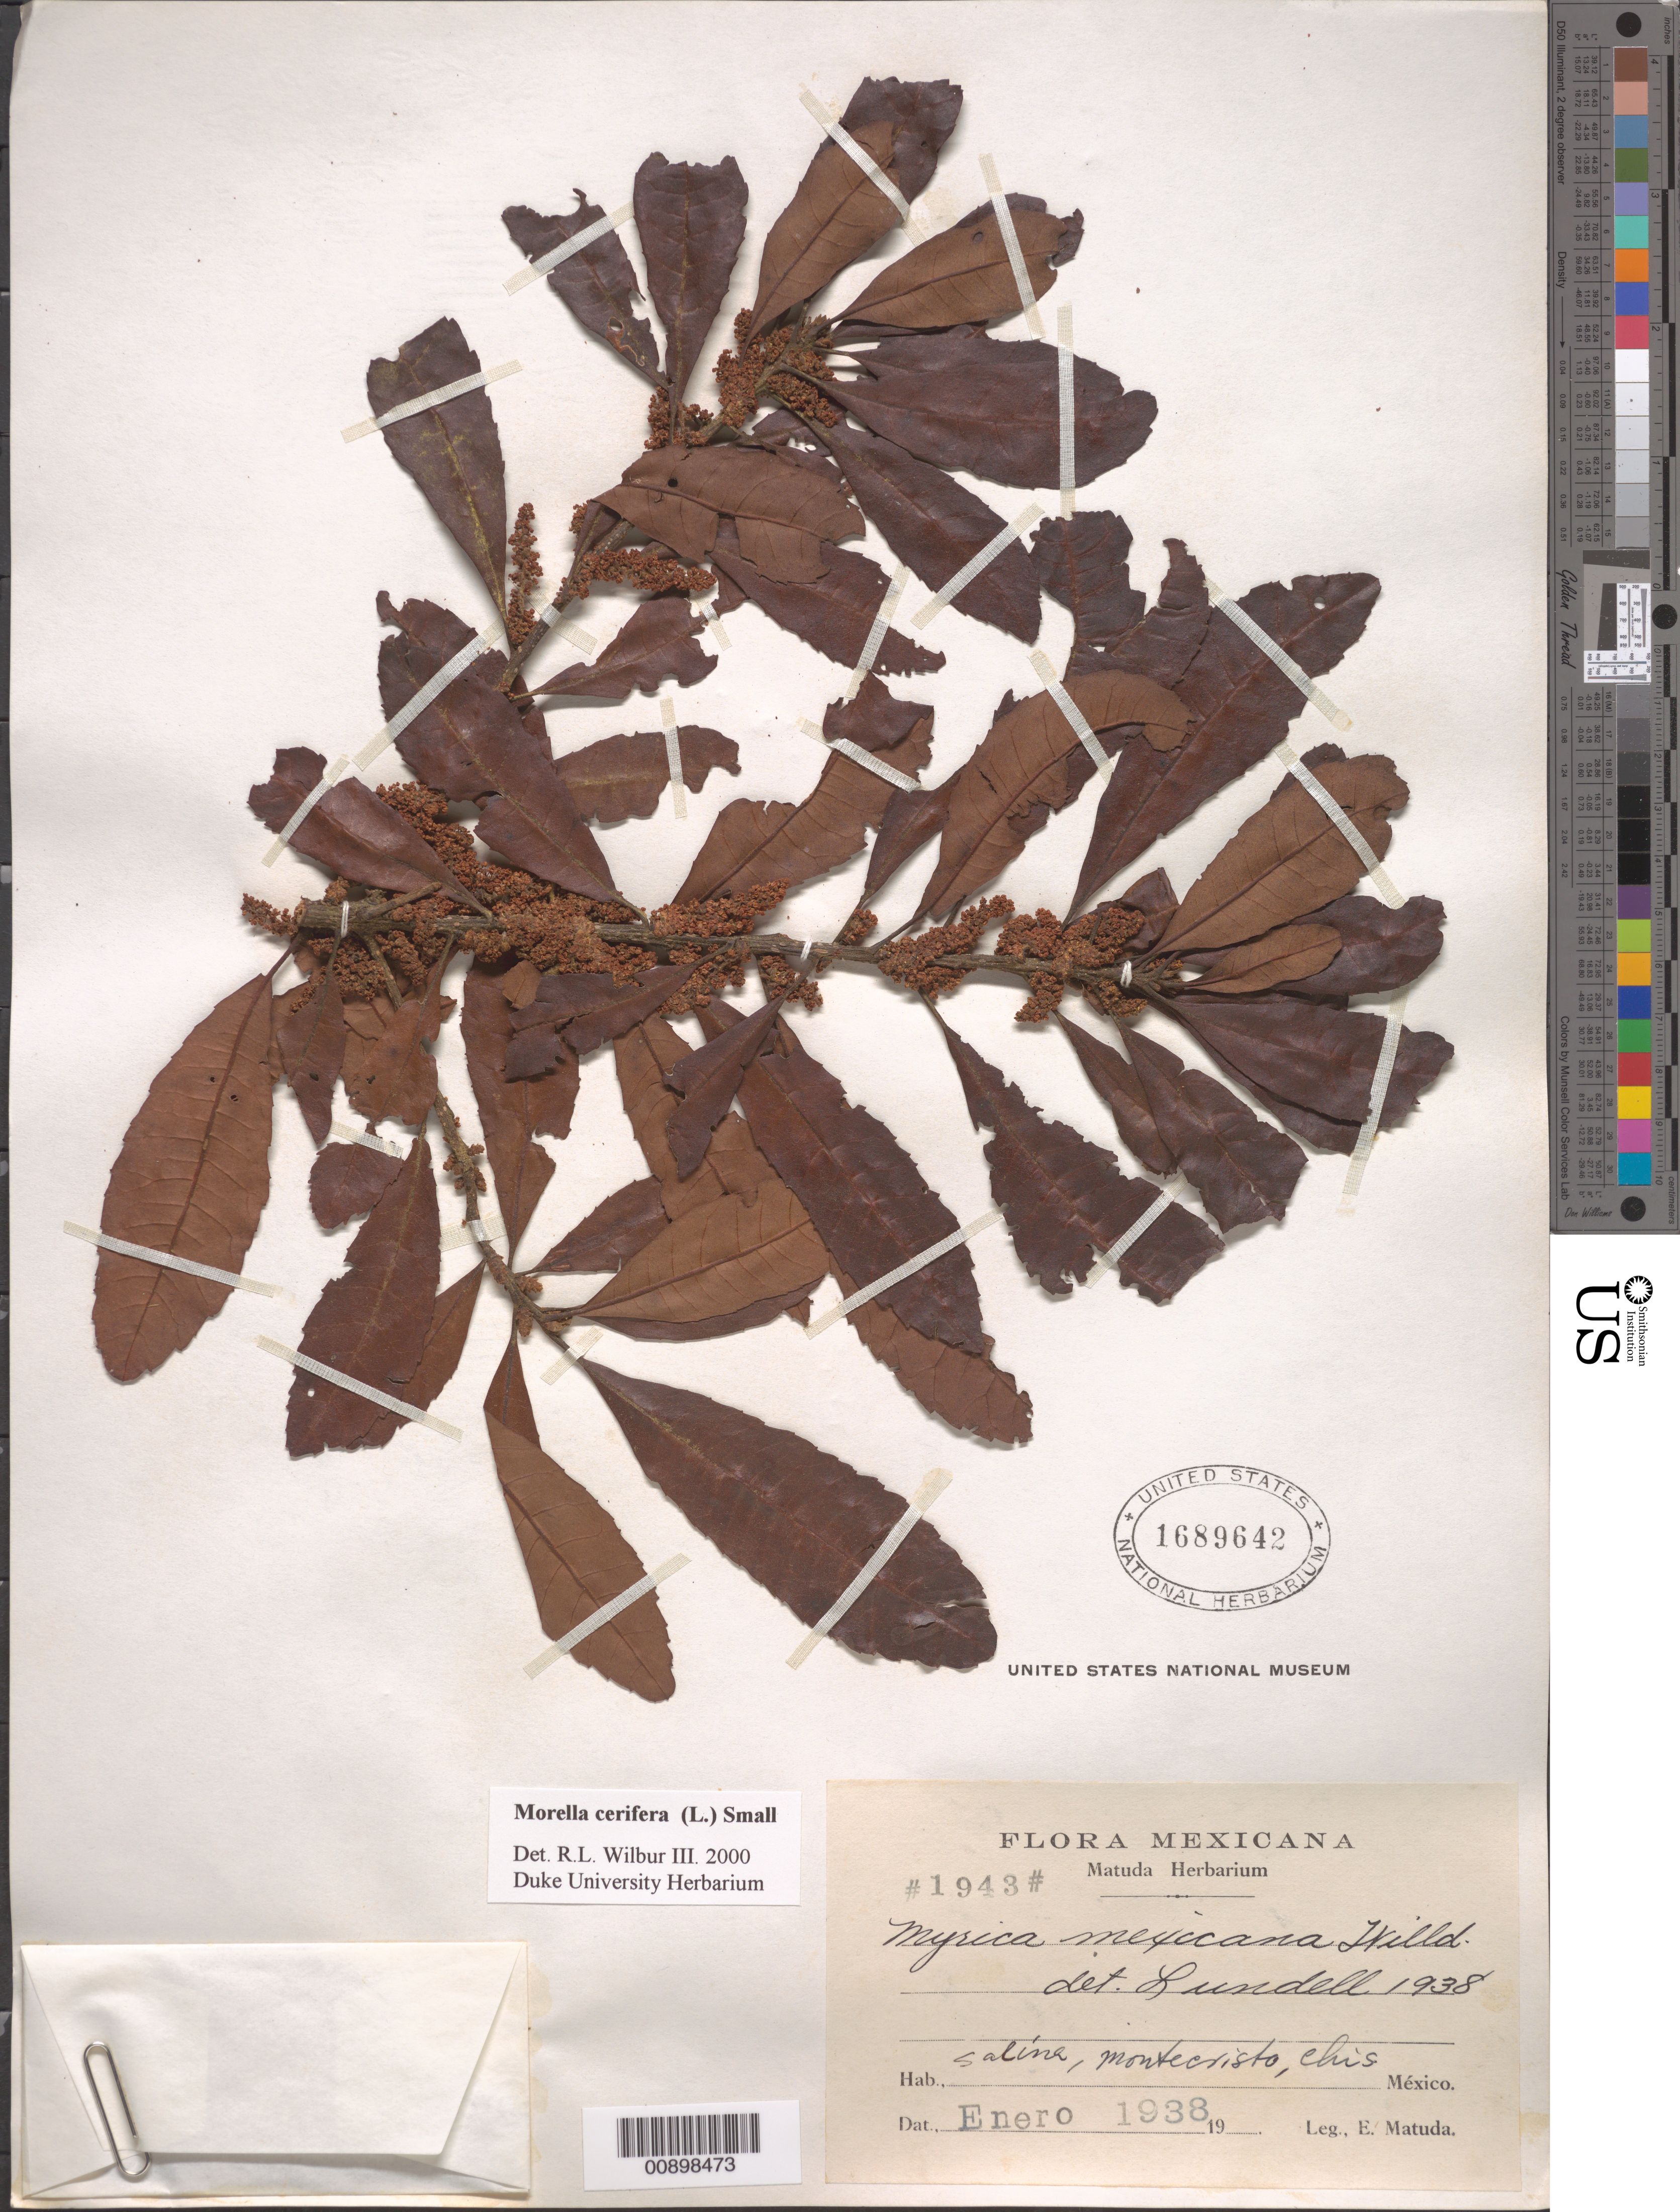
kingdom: Plantae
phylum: Tracheophyta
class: Magnoliopsida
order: Fagales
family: Myricaceae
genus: Morella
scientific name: Morella cerifera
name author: (L.) Small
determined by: Wilbur, R. L.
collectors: E. Matuda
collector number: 1943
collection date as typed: Jan 1938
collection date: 1938-01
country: Mexico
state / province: Chiapas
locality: Salina, Montecristo, Chiapas.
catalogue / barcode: US 1689642